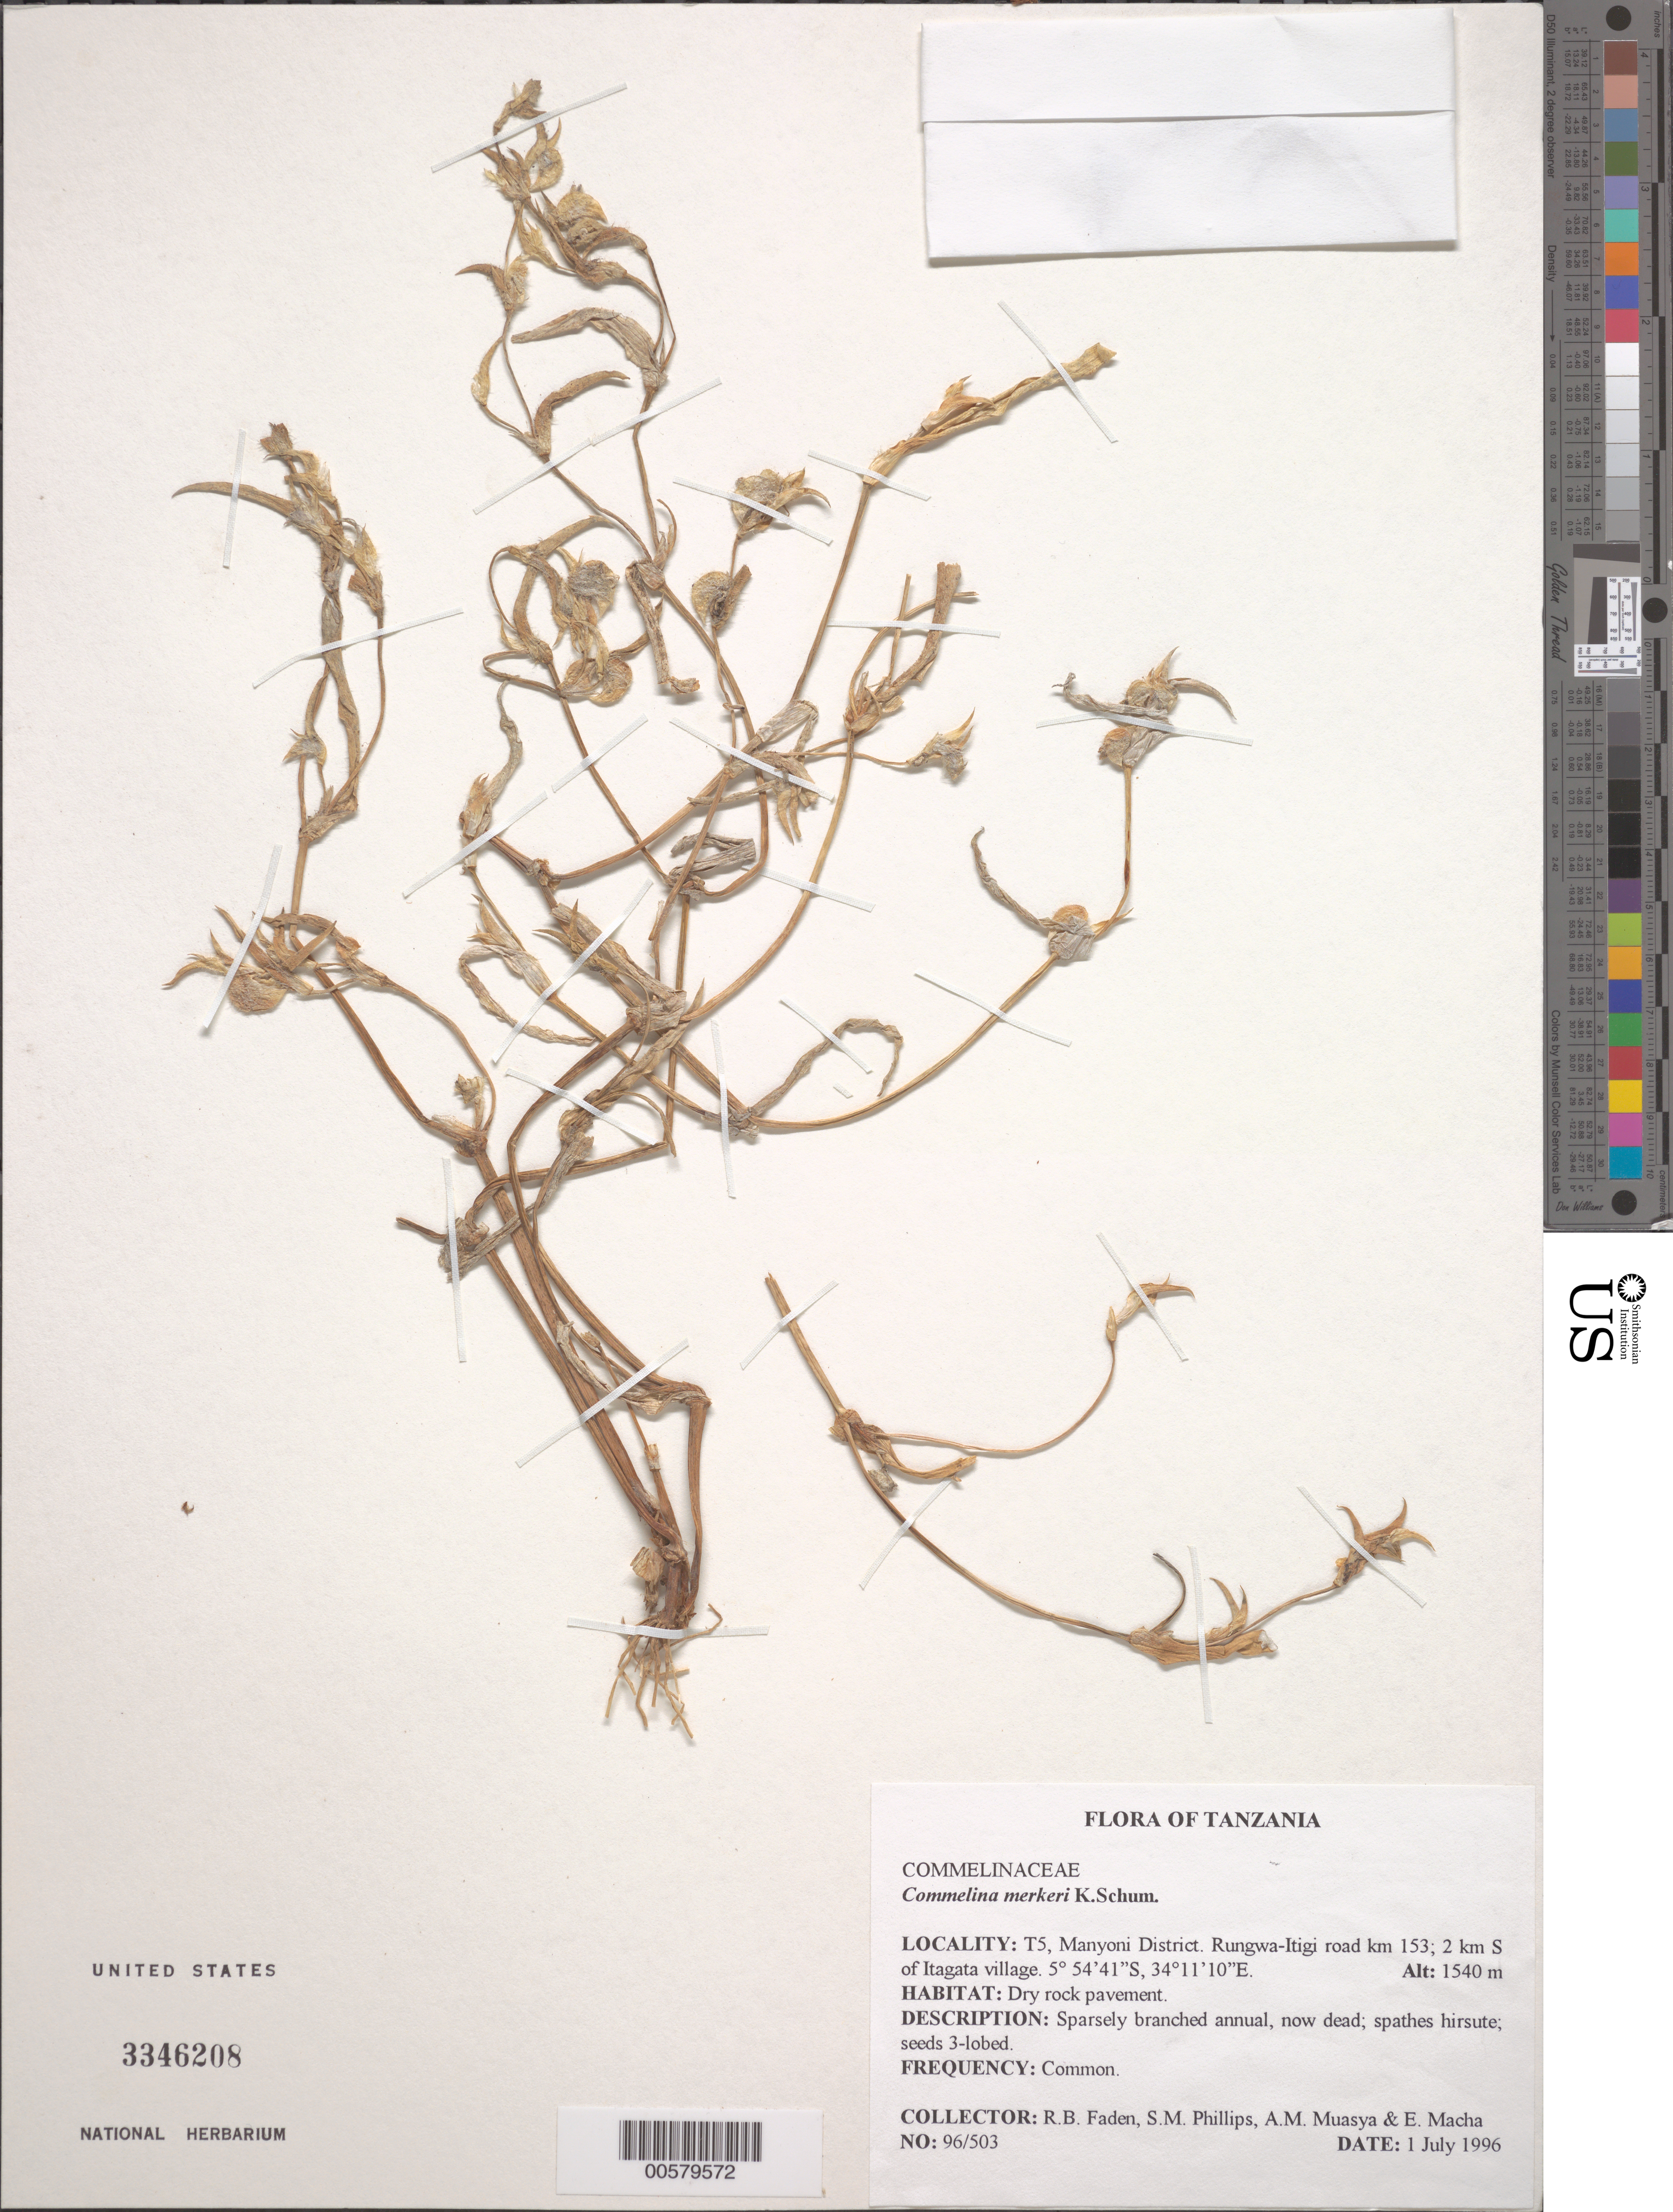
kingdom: Plantae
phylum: Tracheophyta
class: Liliopsida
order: Commelinales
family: Commelinaceae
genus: Commelina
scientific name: Commelina merkeri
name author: K. Schum.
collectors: R. B. Faden, S. M. Phillips, A. Muasya & E. Macha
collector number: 96/503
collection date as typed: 01 Jul 1996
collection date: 1996-07-01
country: Tanzania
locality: Manyoni dist., rungwa-itigi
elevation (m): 1540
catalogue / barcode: US 3346208